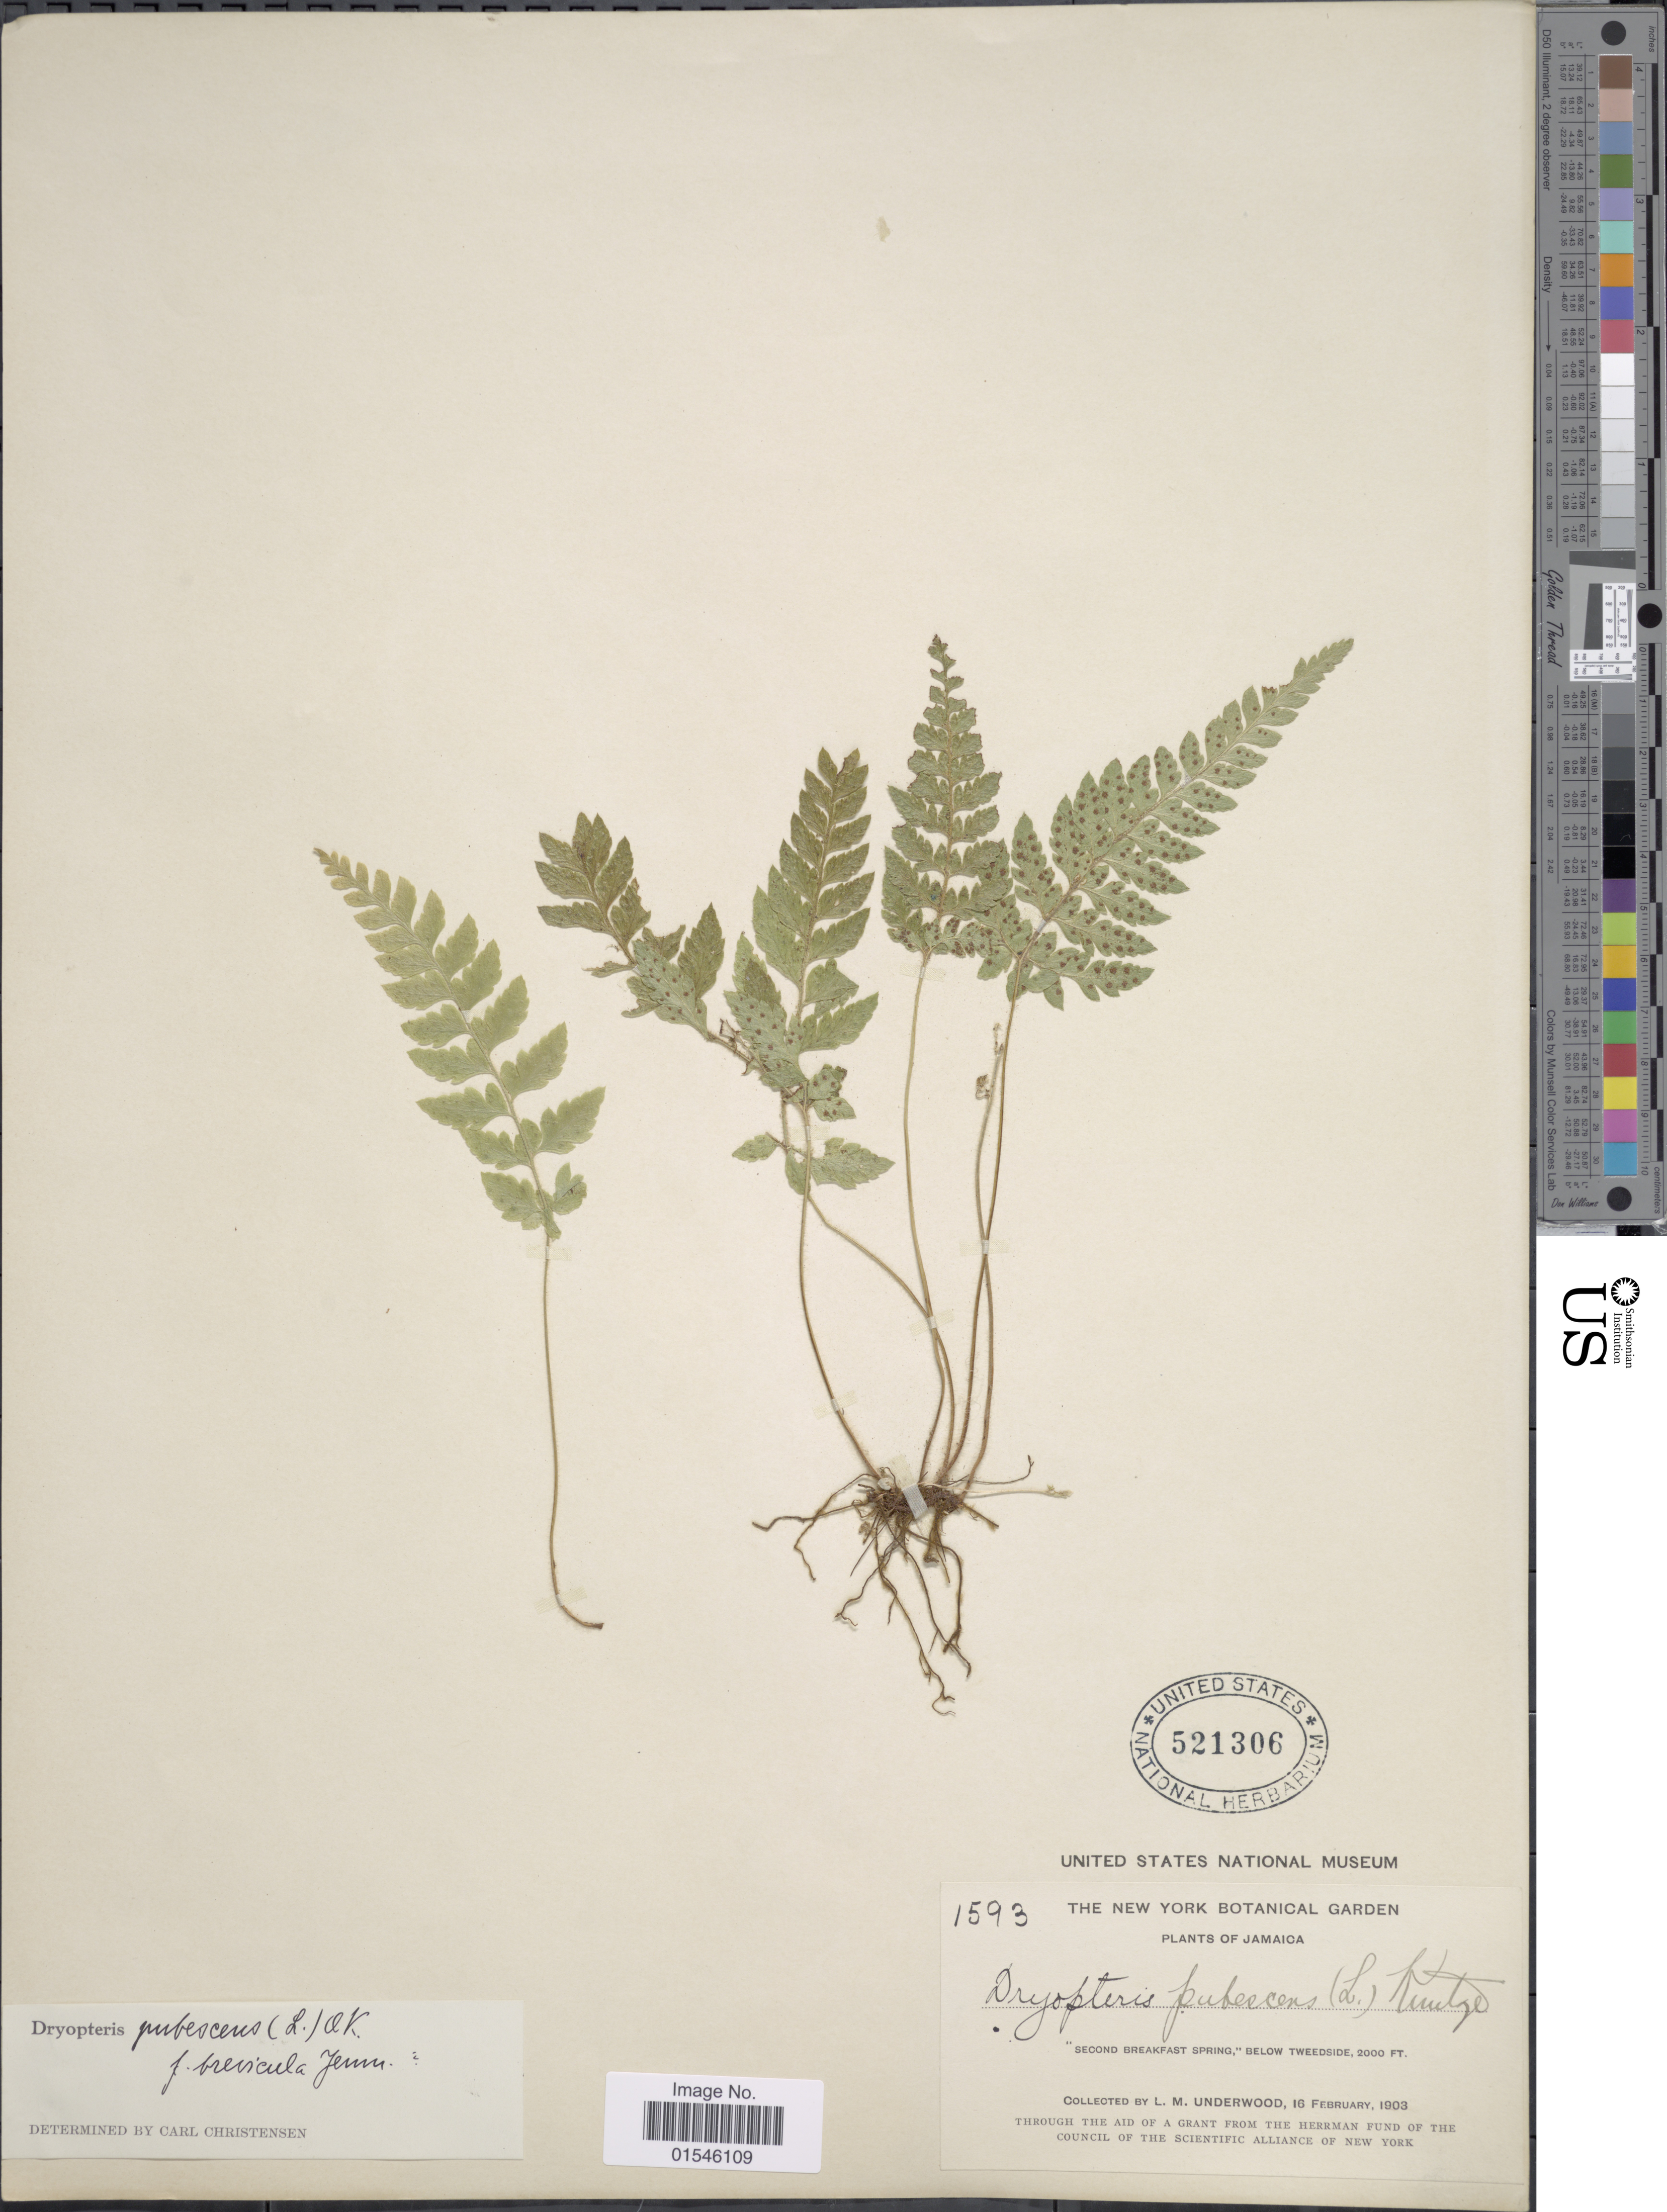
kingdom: Plantae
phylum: Tracheophyta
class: Polypodiopsida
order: Polypodiales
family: Dryopteridaceae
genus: Polystichopsis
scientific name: Polystichopsis pubescens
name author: (L.) C.V. Morton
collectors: L. M. Underwood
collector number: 1593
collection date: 1903-02-16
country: Jamaica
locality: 'Second Breakfast Spring,' below Tweeside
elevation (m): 610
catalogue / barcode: US 521306